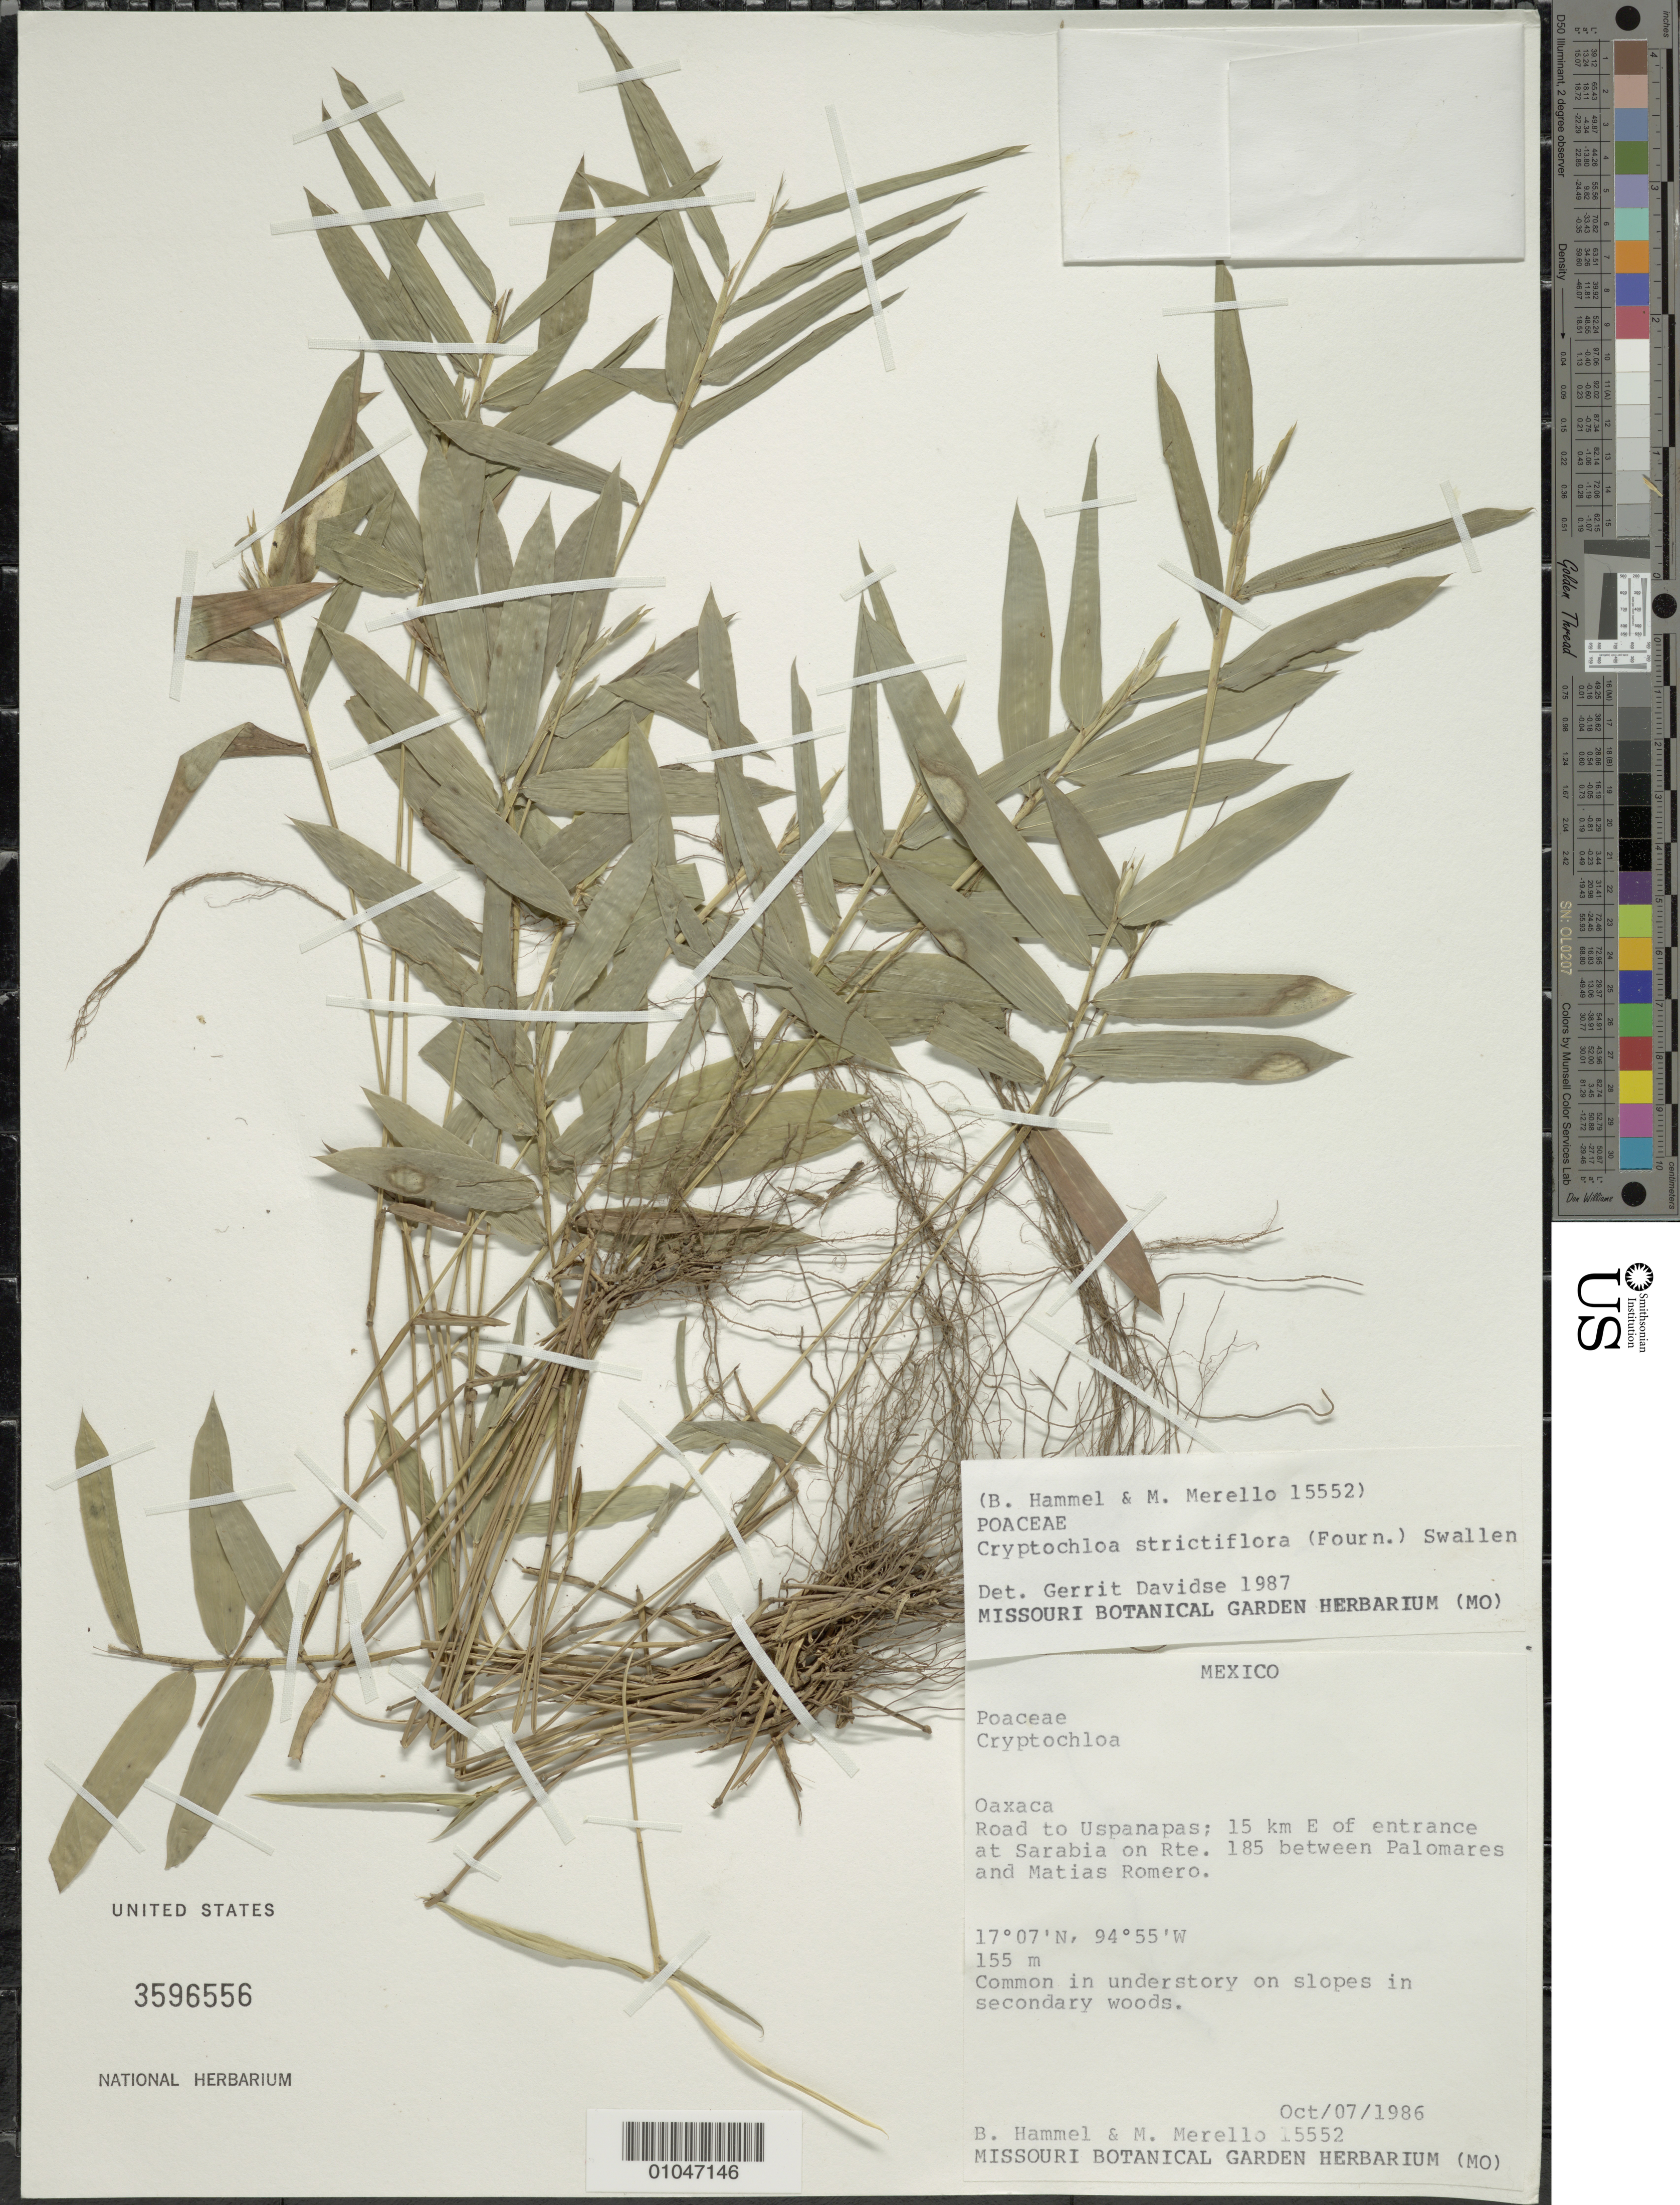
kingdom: Plantae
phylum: Tracheophyta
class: Liliopsida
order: Poales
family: Poaceae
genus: Cryptochloa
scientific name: Cryptochloa strictiflora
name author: (E. Fourn.) Swallen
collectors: B. Hammel & M. Merello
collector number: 15552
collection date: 1986-10-07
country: Mexico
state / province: Oaxaca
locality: Road to Uspanapas, 15 km E of entrance to Sarabia on Rte. 185 between Palomares and Matias Romero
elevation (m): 155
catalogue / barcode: US 3596556